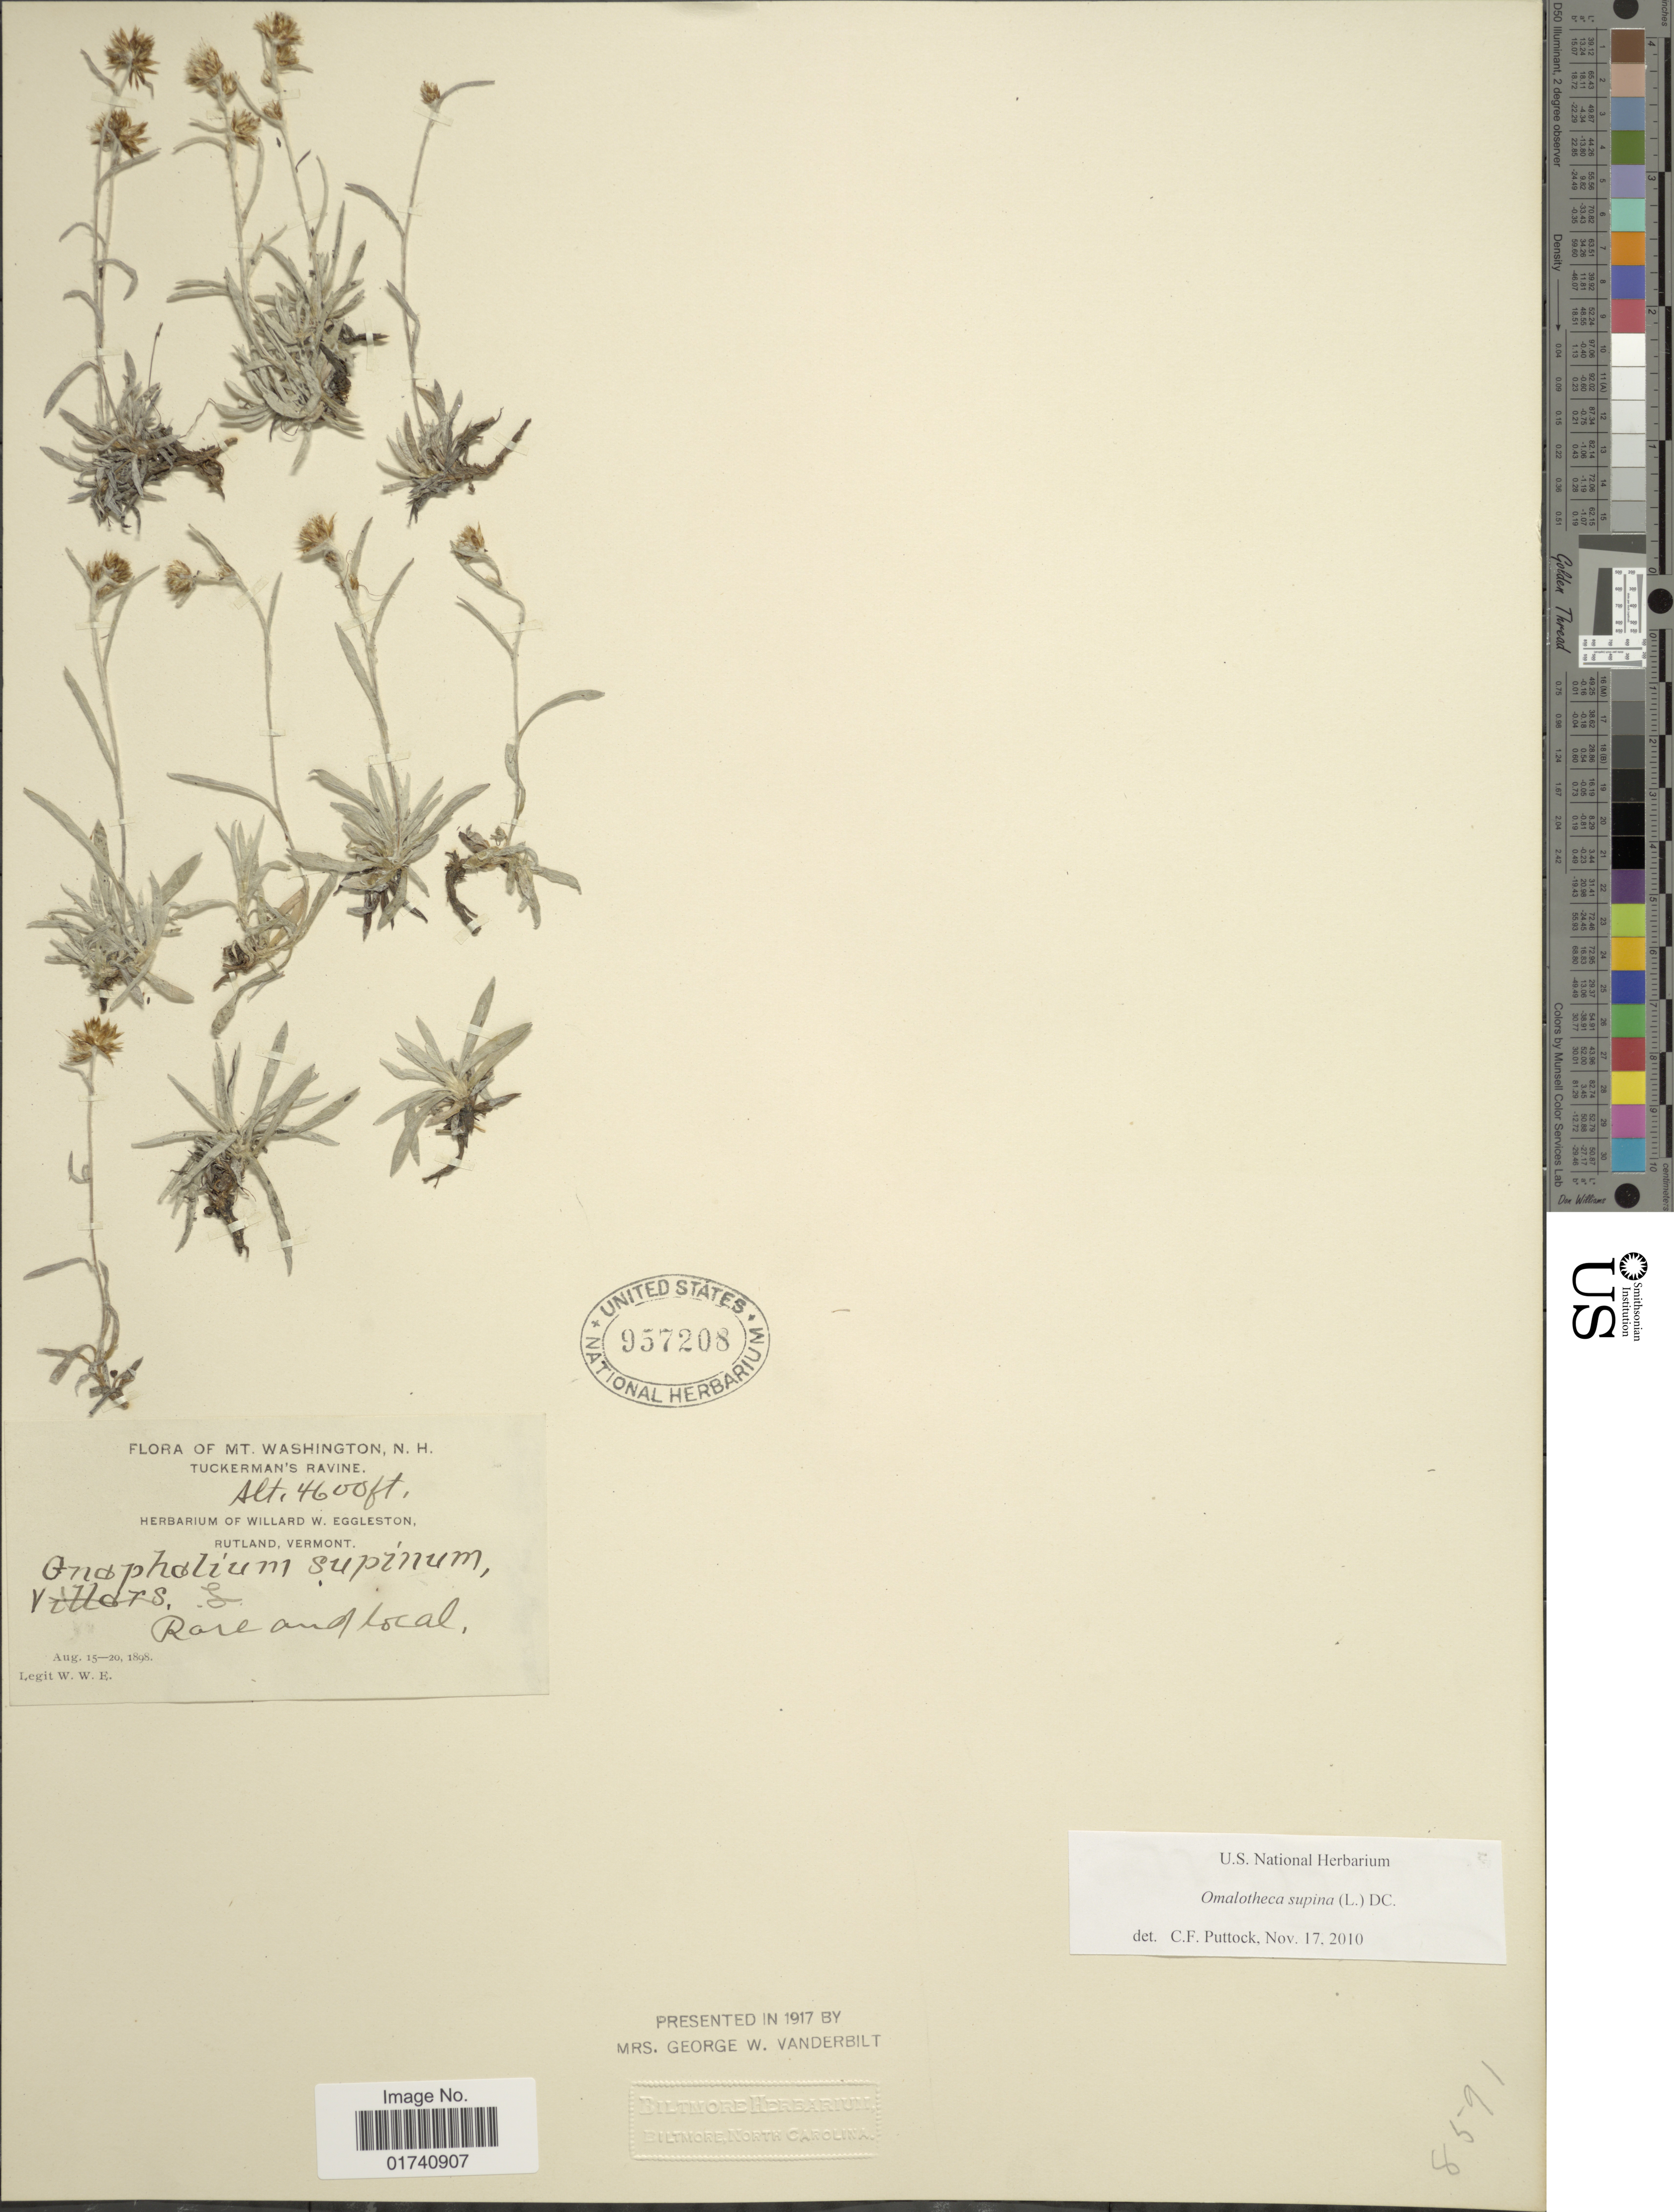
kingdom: Plantae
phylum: Tracheophyta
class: Magnoliopsida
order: Asterales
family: Asteraceae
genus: Omalotheca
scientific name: Omalotheca supina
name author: (L.) DC.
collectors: W. W. Eggleston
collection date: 1898-08-15/1898-08-20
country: United States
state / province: New Hampshire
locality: Mt. Washington, N. H. Tuckerman's Ravine.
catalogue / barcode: US 957208